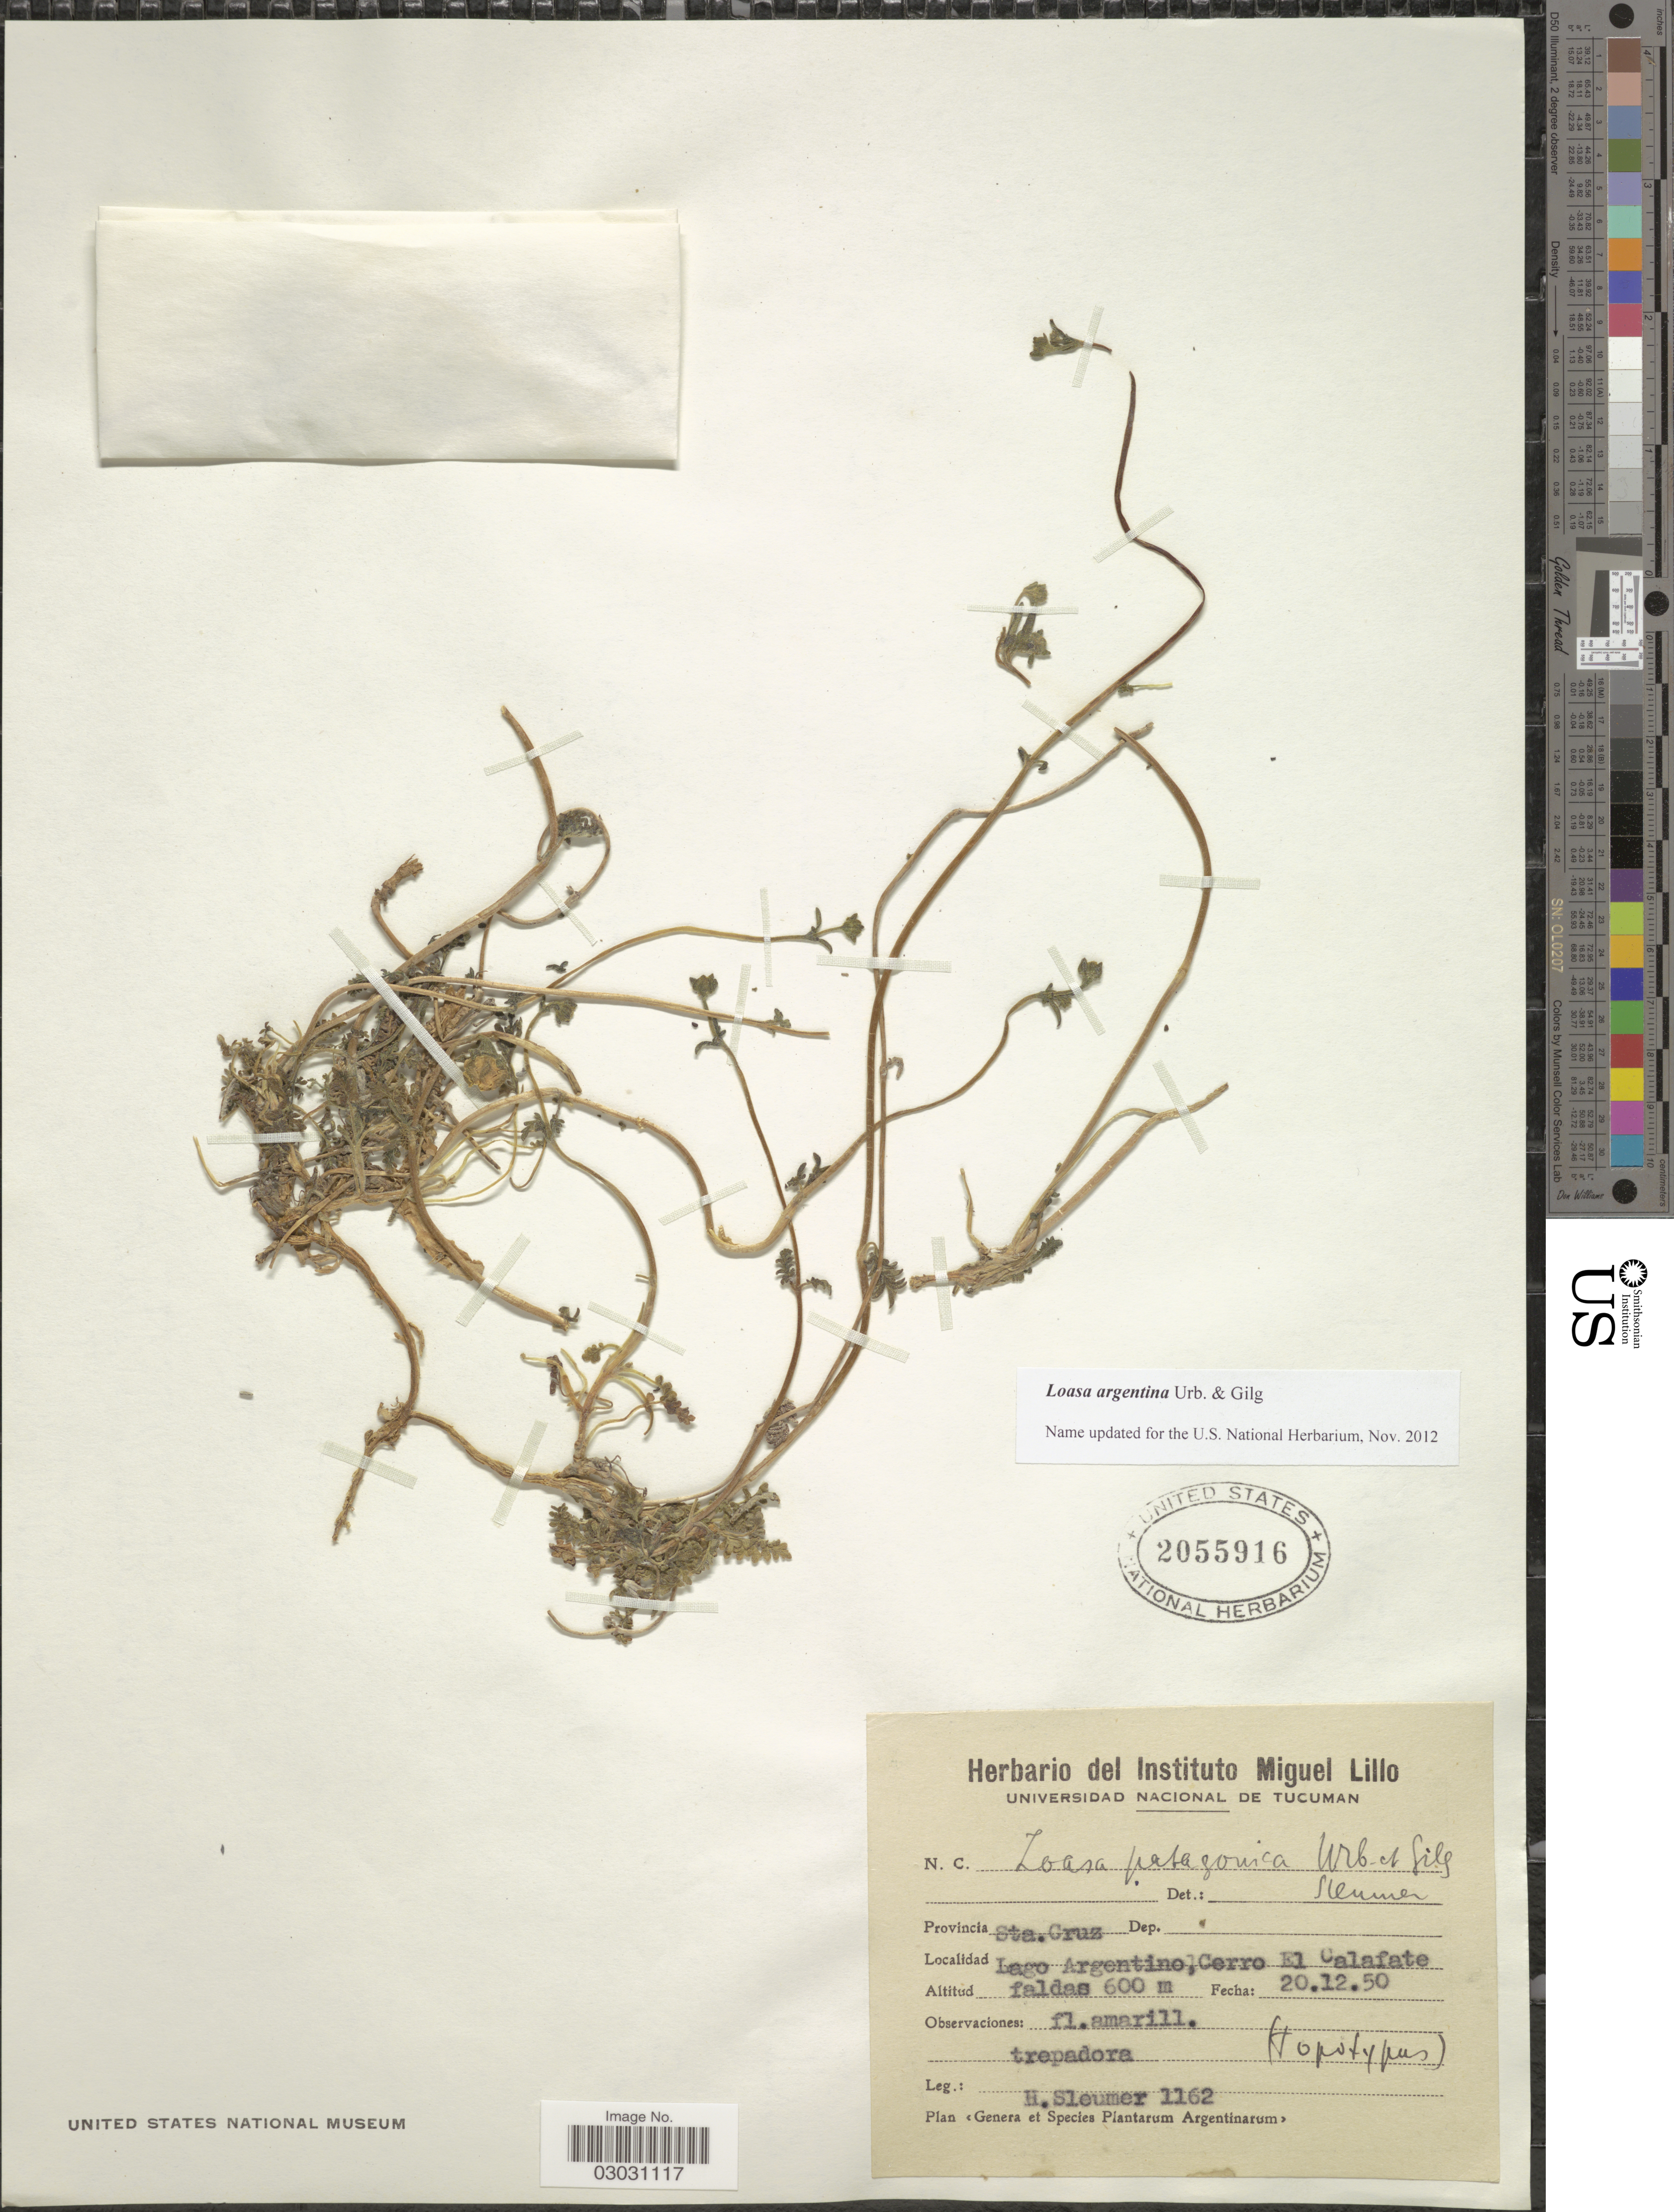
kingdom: Plantae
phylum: Tracheophyta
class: Magnoliopsida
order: Cornales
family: Loasaceae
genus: Pinnasa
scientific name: Pinnasa bergii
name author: (Hieron.) Weigend & R. H. Acuña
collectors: H. O. Sleumer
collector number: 1162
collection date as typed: Transcribed d/m/y: 20/12/50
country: Argentina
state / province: Santa Cruz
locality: Lago Argentino, Cerro El Calafate.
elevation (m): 600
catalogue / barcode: US 2055916